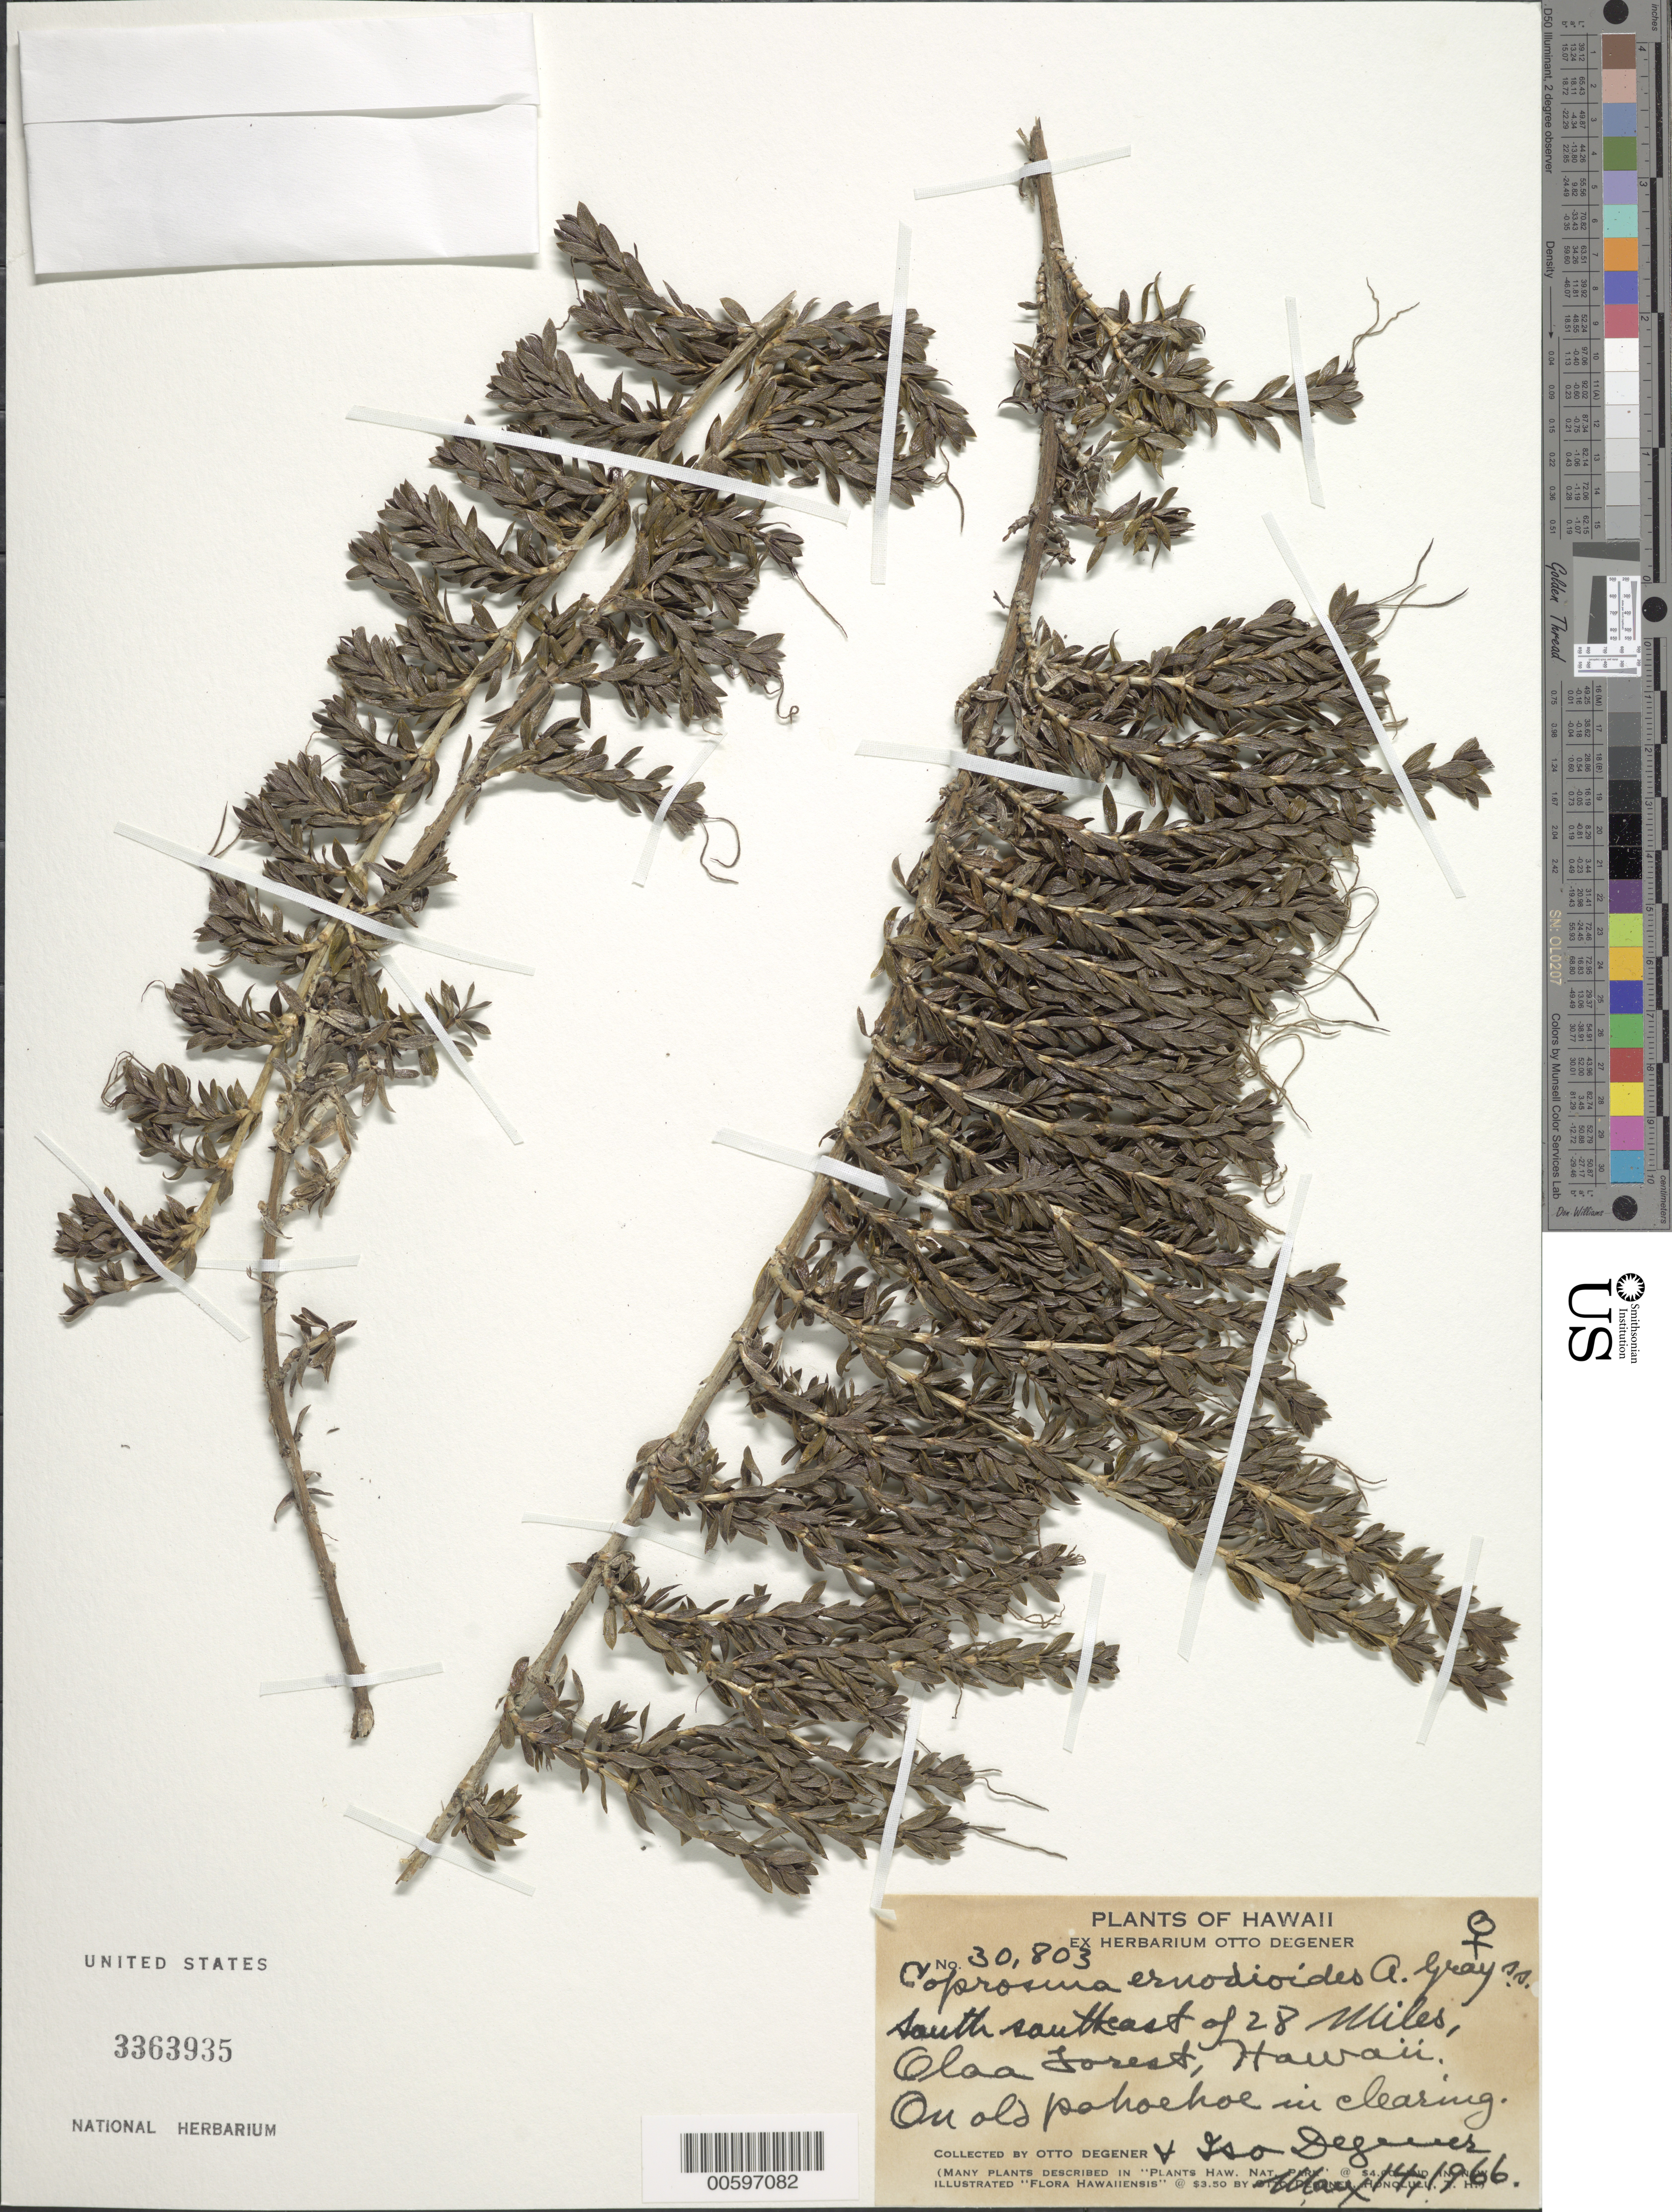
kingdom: Plantae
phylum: Tracheophyta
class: Magnoliopsida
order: Gentianales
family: Rubiaceae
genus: Coprosma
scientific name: Coprosma ernodeoides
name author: A. Gray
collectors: O. Degener & I. Degener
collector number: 30803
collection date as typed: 14 May 1966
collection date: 1966-05-14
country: United States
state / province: Hawaii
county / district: Hawaii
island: Hawaii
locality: SSE of 28 Miles, Olaa Forest.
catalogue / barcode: US 3363935